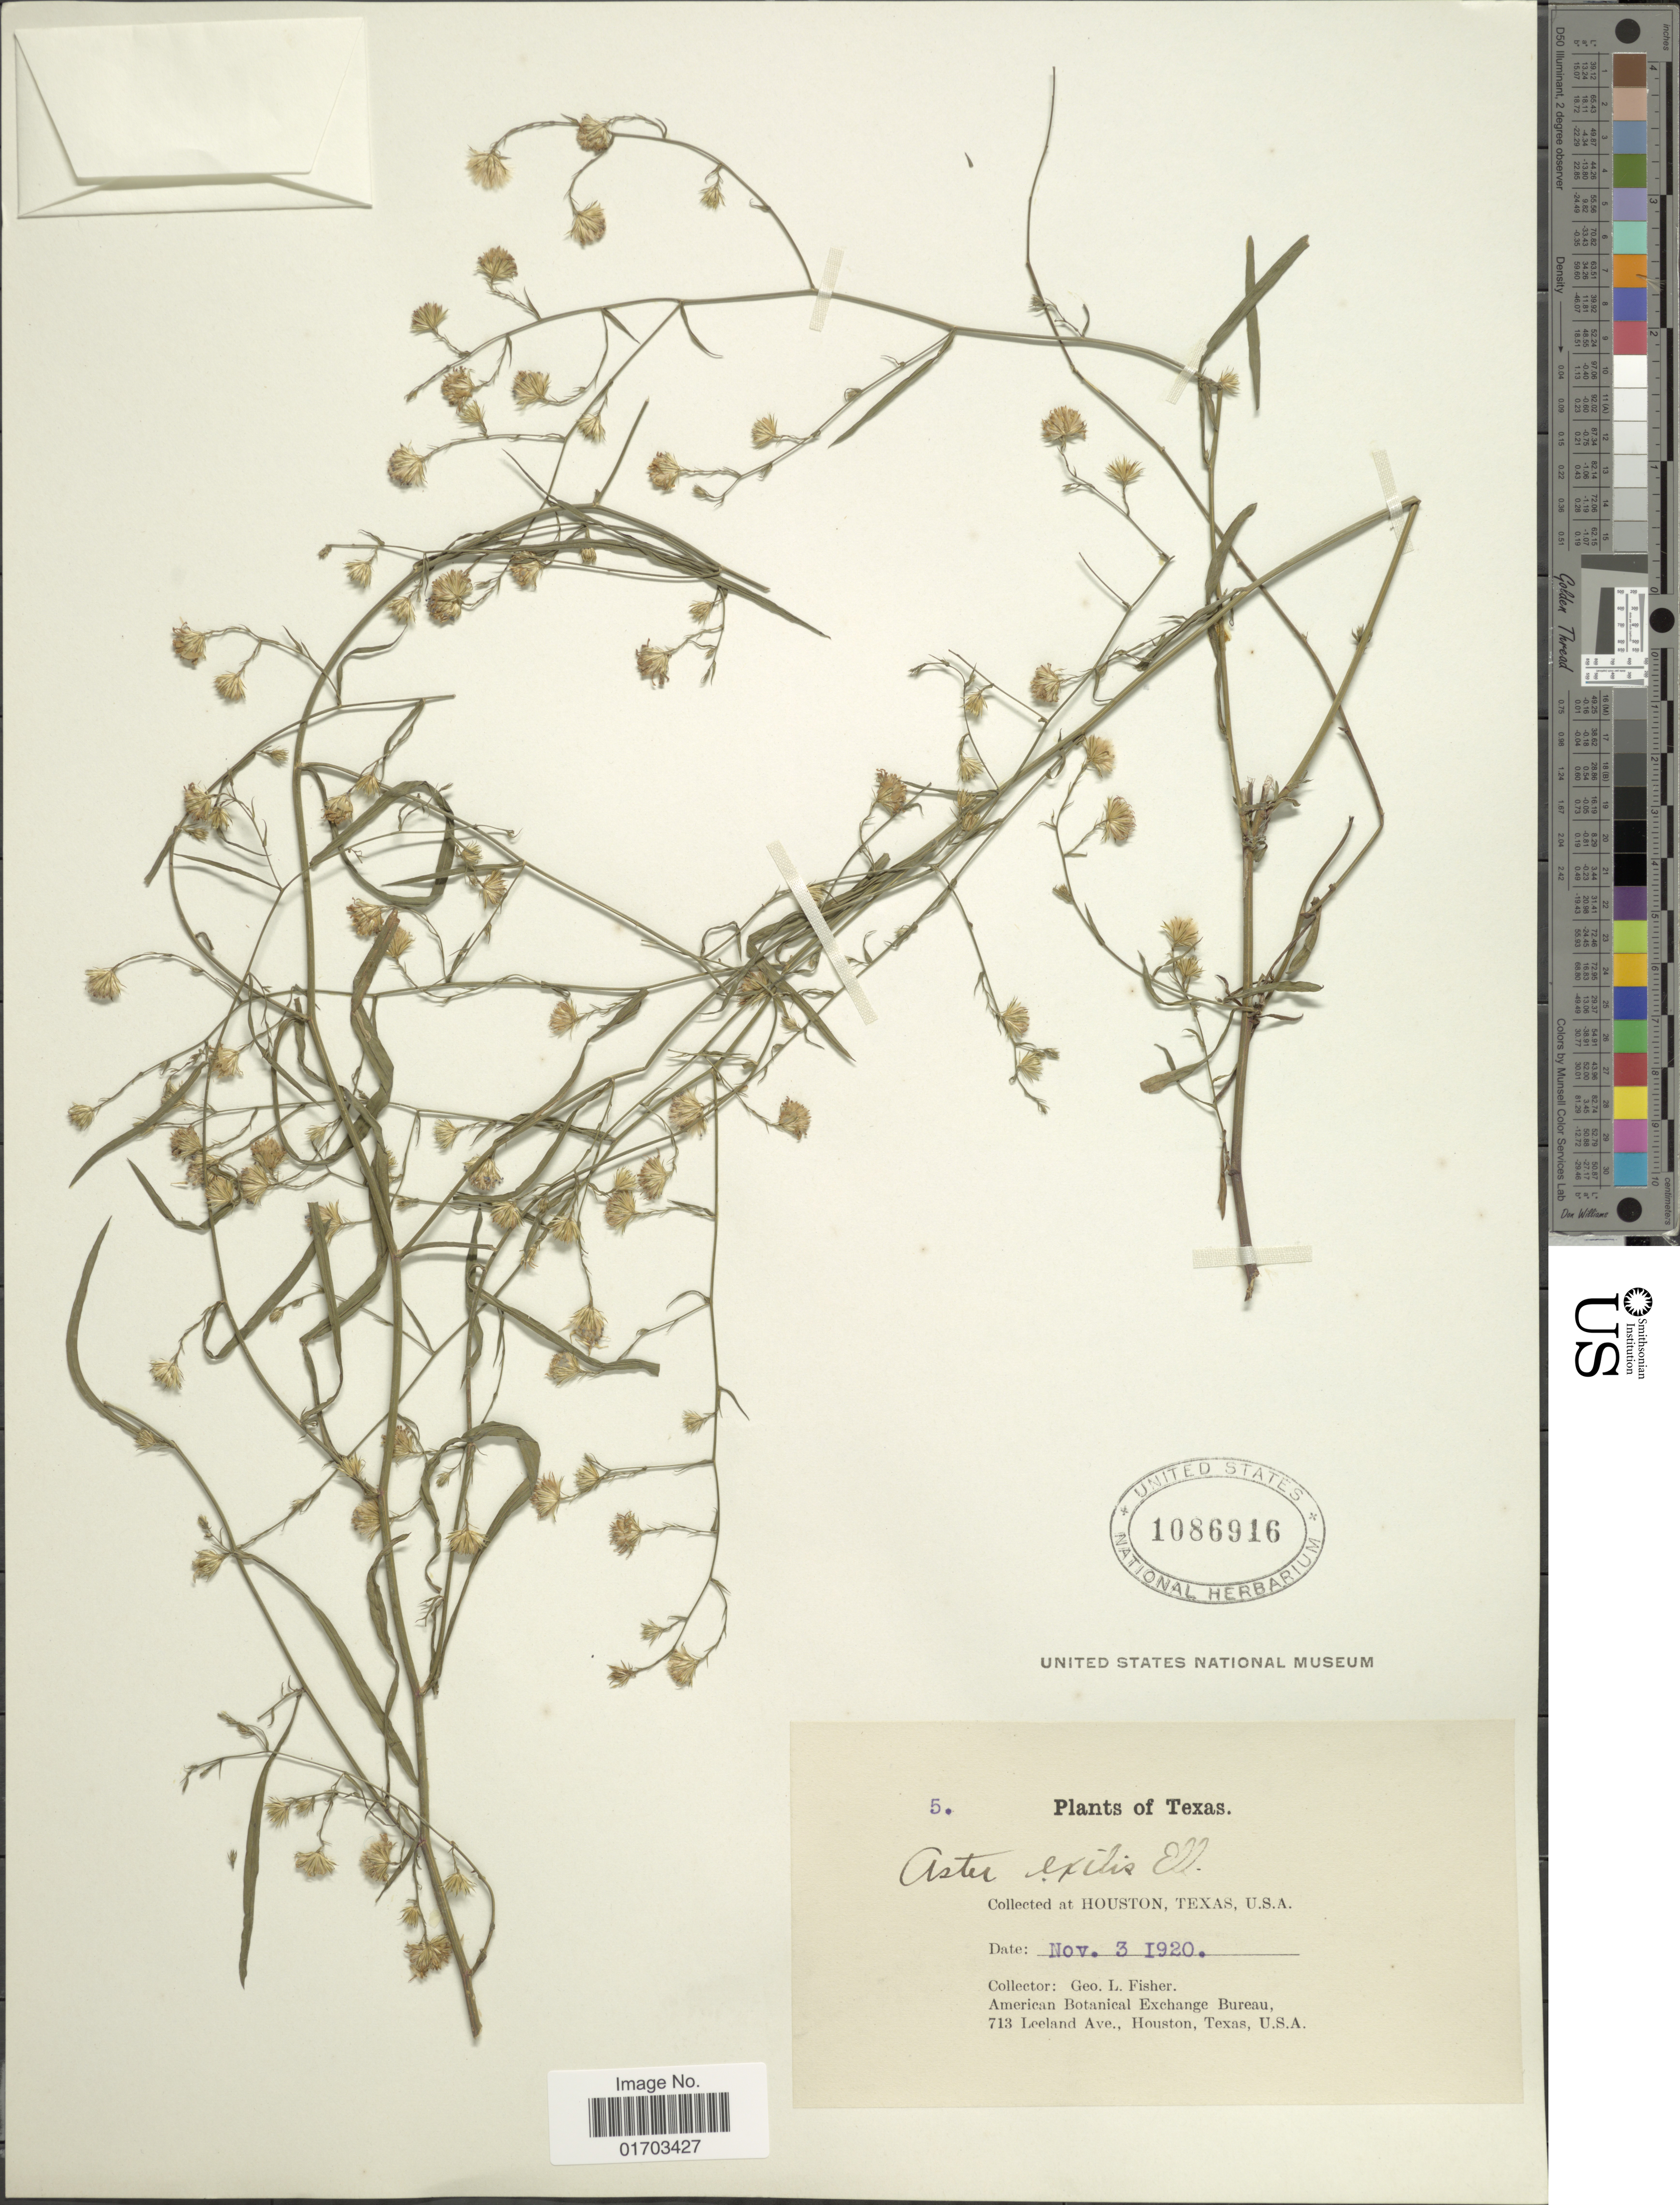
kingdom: Plantae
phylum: Tracheophyta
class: Magnoliopsida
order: Asterales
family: Asteraceae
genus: Symphyotrichum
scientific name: Symphyotrichum subulatum var. ligulatum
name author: (Shinners) S.D. Sundb.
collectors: G. L. Fisher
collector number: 5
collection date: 1920-11-03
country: United States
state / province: Texas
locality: Houston.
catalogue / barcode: US 1086916